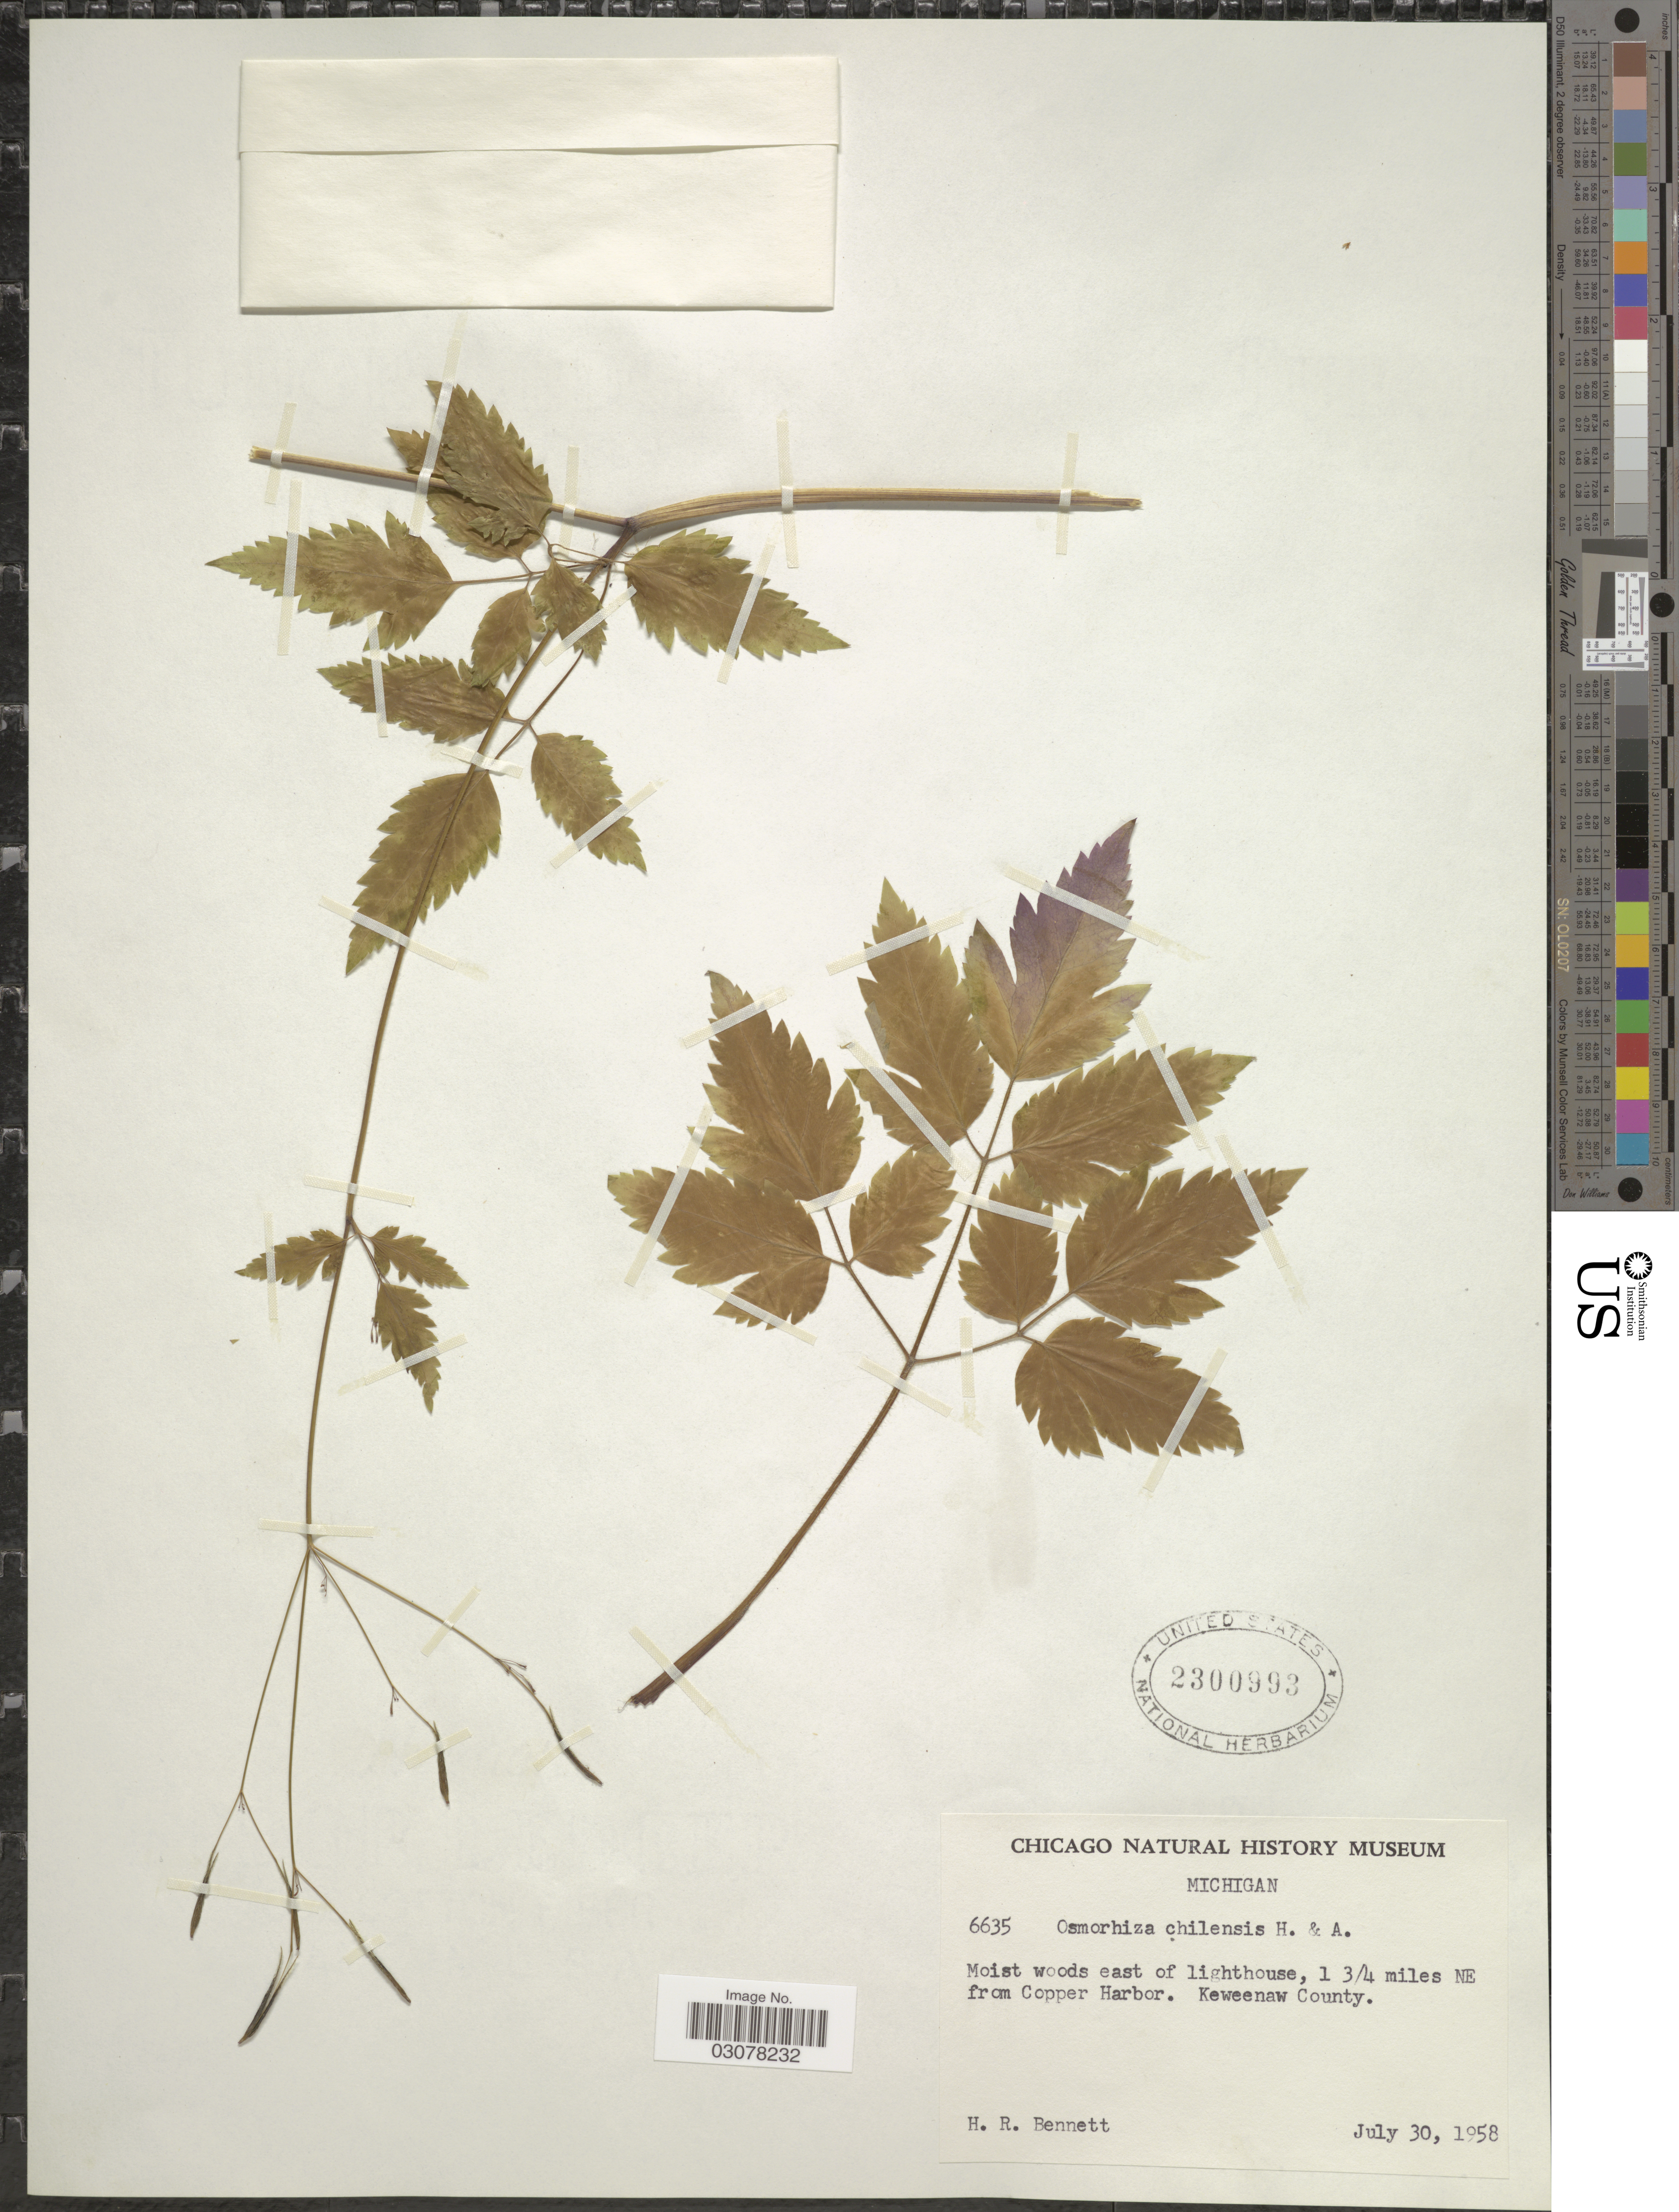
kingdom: Plantae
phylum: Tracheophyta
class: Magnoliopsida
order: Apiales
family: Apiaceae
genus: Osmorhiza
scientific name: Osmorhiza chilensis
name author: Hook. & Arn.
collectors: H. R. Bennett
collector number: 6635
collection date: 1958-07-30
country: United States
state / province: Michigan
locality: Moist woods east of lighthouse, 1 3/4 miles NE from Copper Harbor. Keweenaw County.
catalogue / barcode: US 2300993